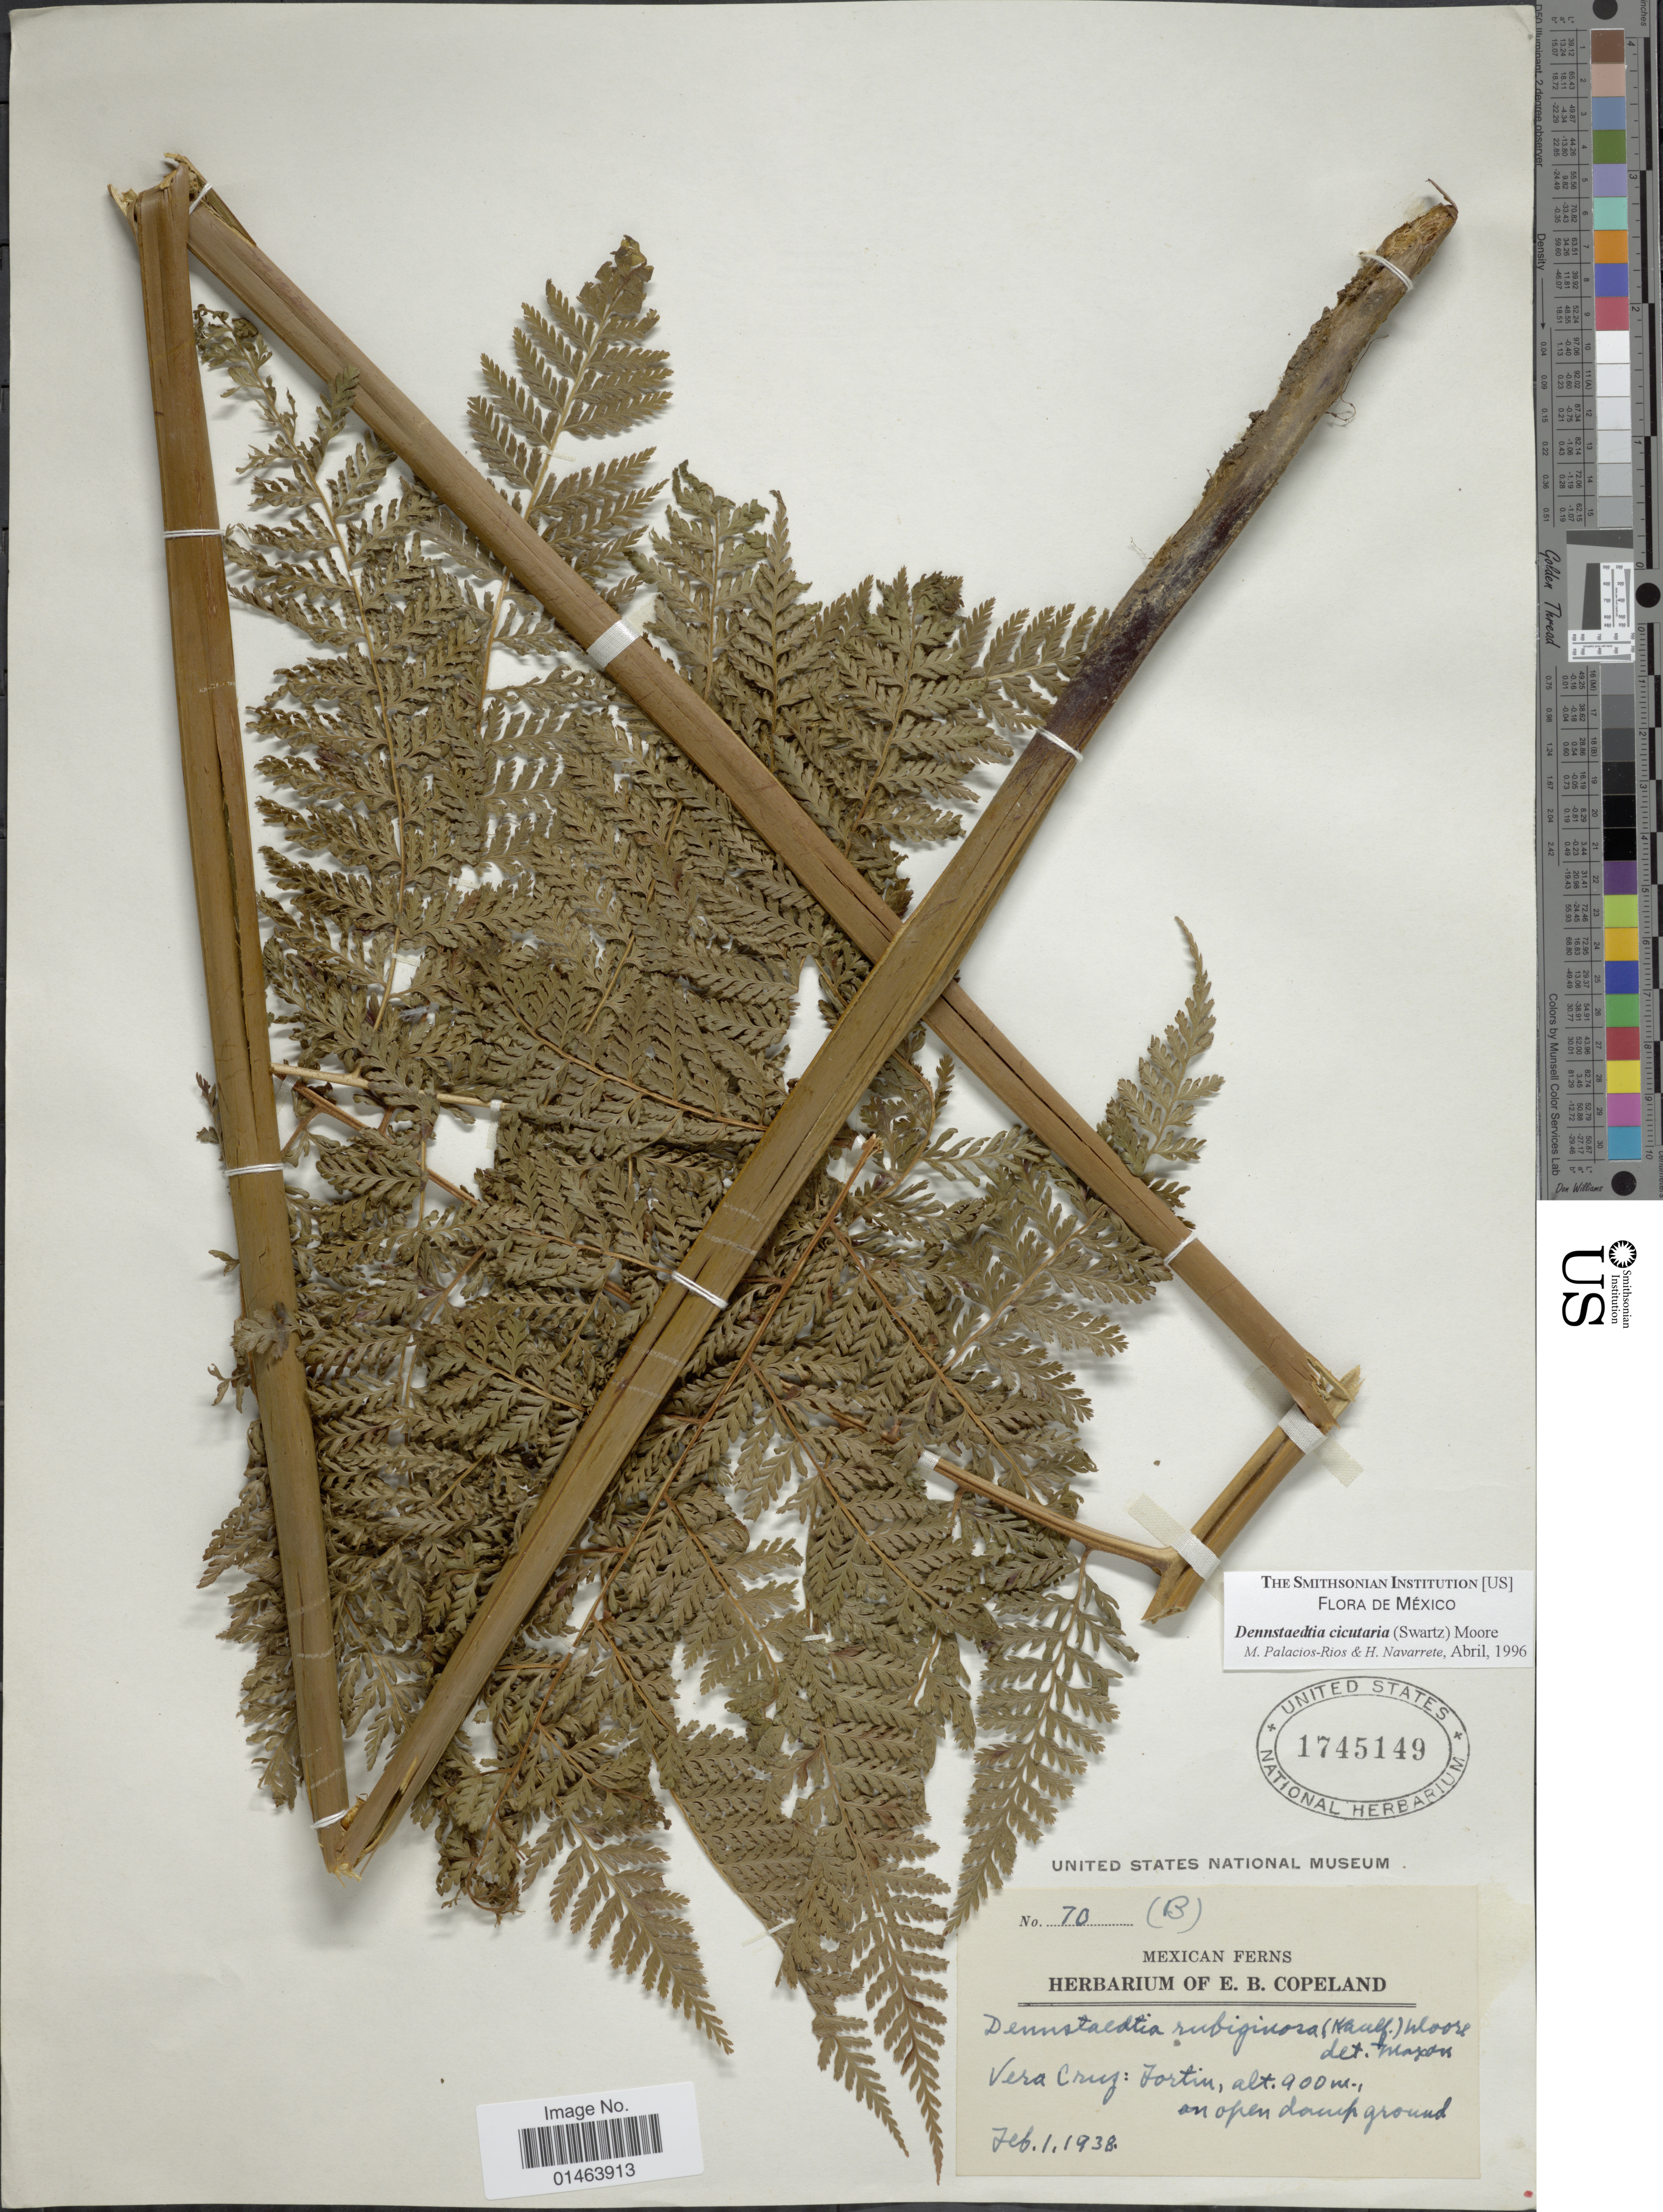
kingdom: Plantae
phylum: Tracheophyta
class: Polypodiopsida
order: Polypodiales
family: Dennstaedtiaceae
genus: Dennstaedtia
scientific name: Dennstaedtia cicutaria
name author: (Sw.) T. Moore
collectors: ex herb. E. B. Copeland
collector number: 70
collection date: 1938-02-01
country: Mexico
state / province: Veracruz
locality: Mexico, Vera Cruz, Fortin.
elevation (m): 900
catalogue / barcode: US 1745149